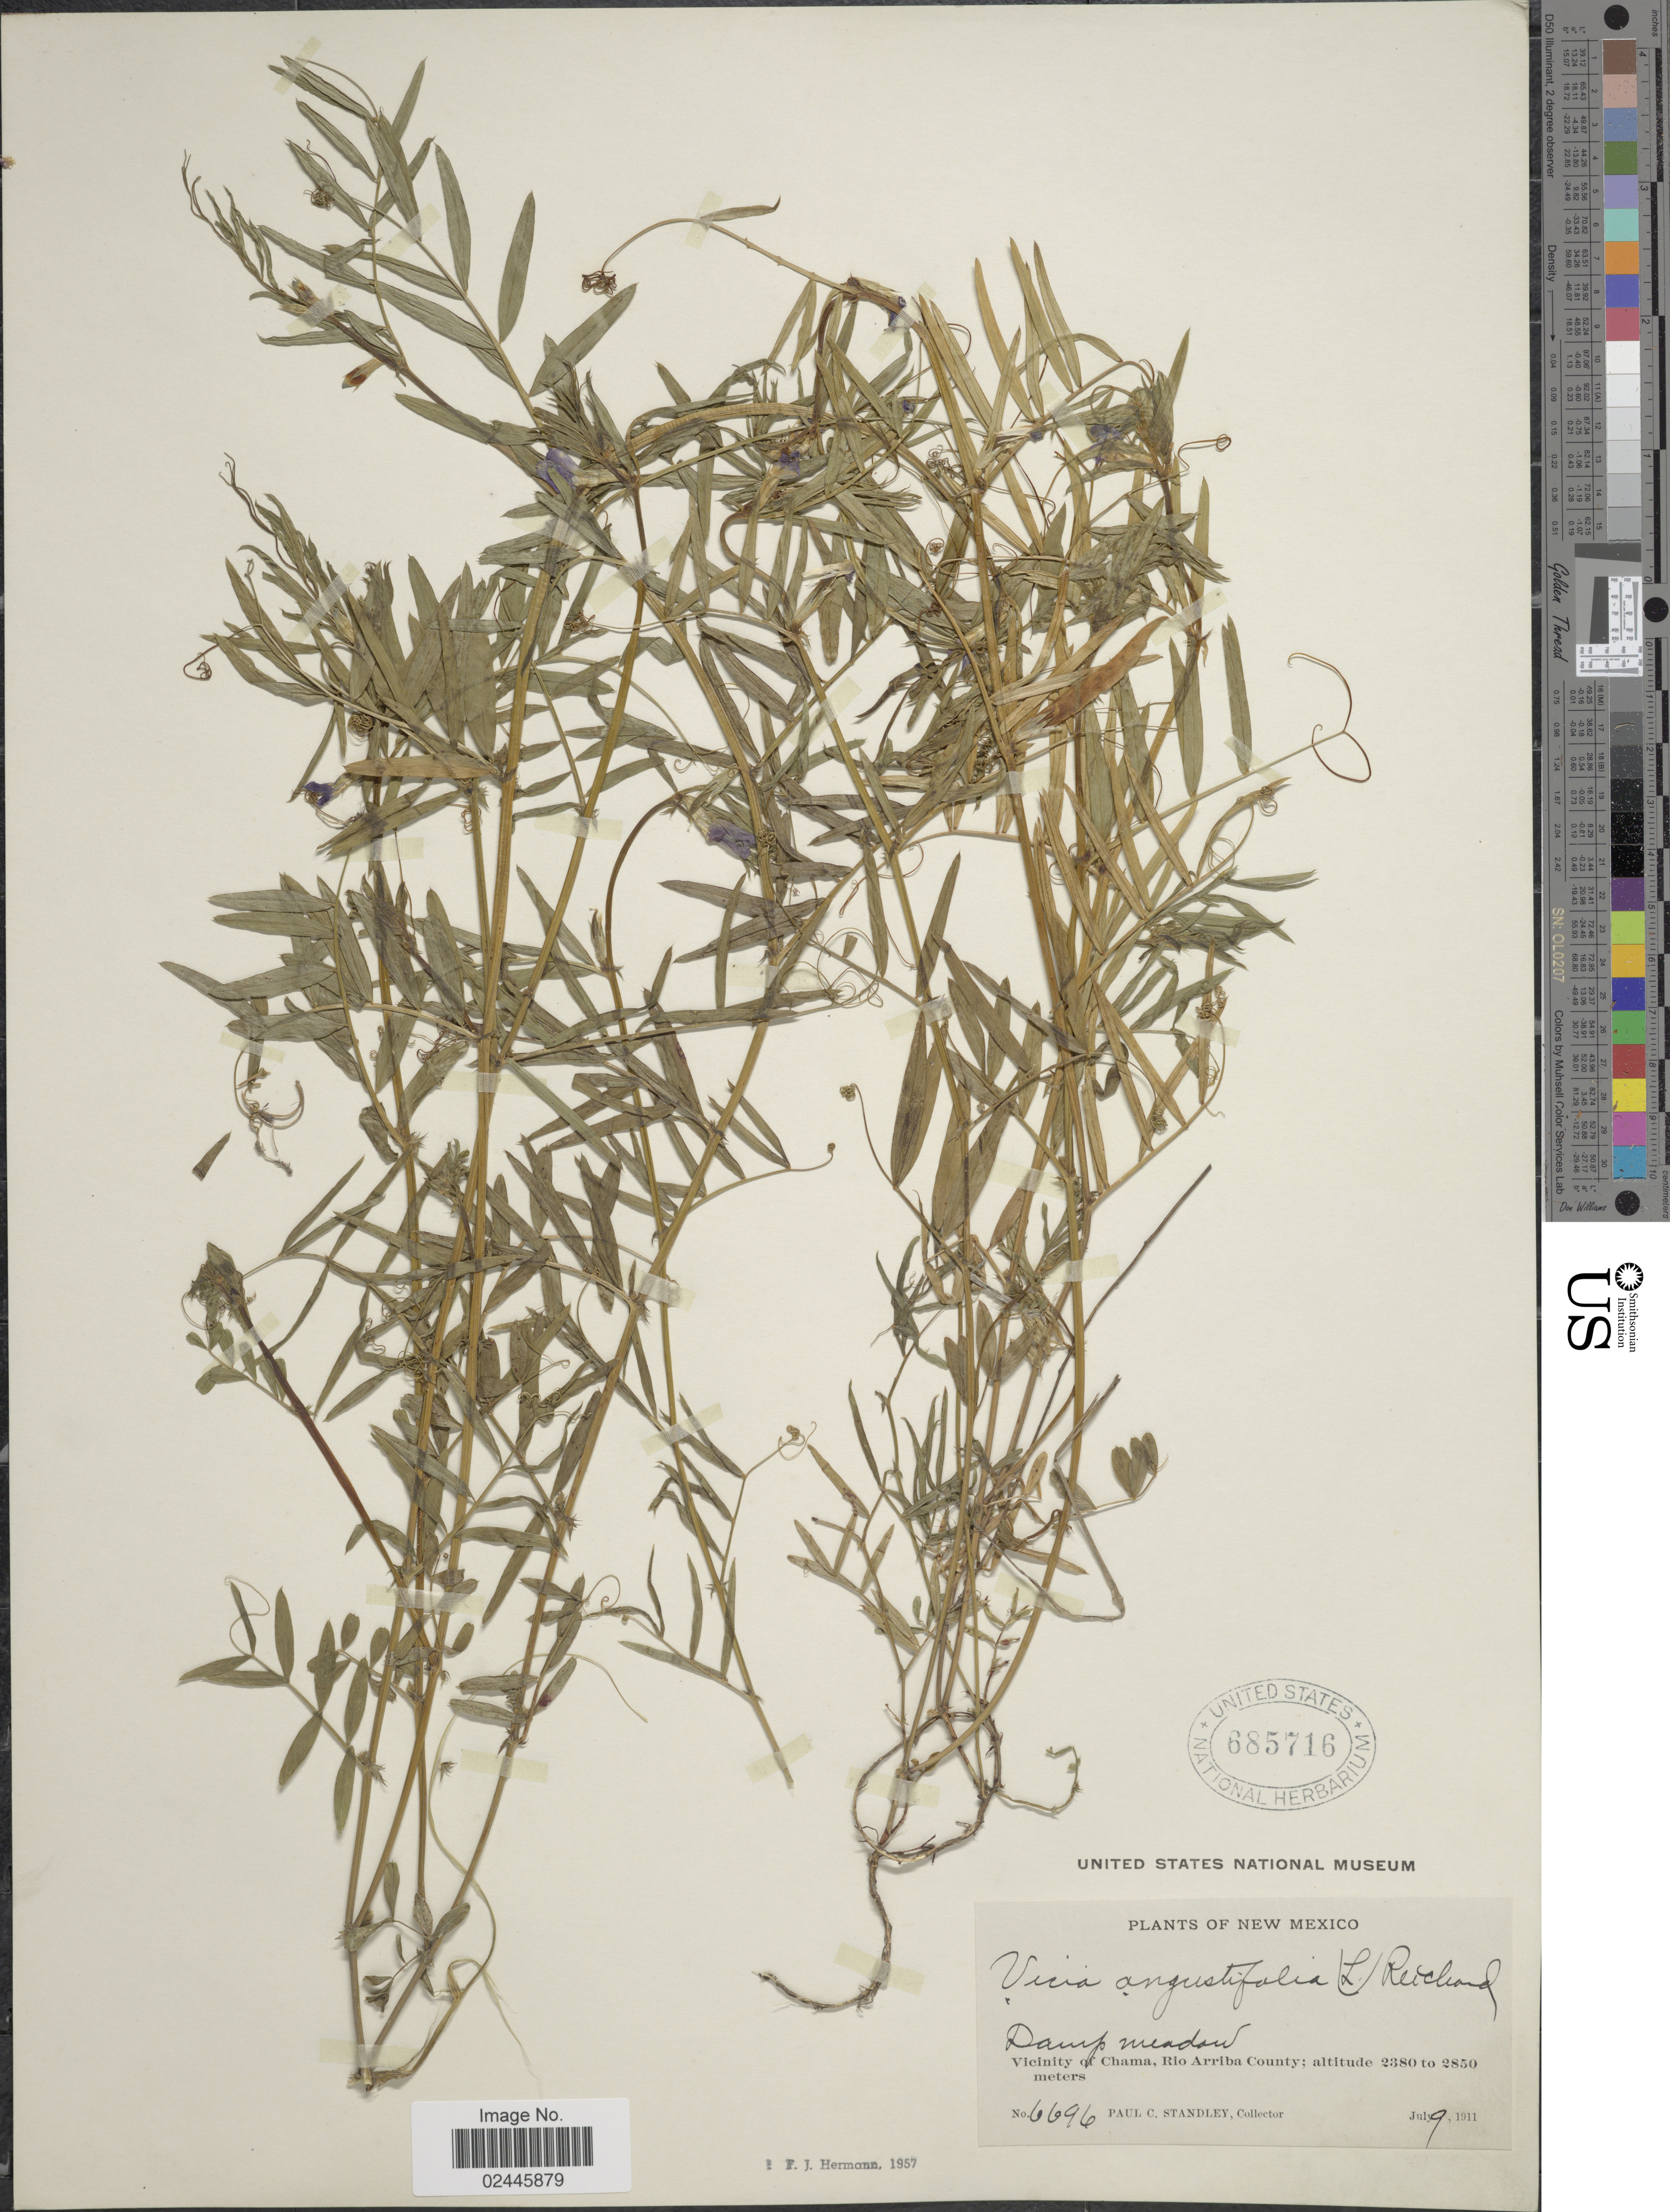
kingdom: Plantae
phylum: Tracheophyta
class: Magnoliopsida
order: Fabales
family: Fabaceae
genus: Vicia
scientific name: Vicia angustifolia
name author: L.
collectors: P. C. Standley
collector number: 6696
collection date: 1911-07-09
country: United States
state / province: New Mexico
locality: New Mexico, Damp Meadow. Vicinity of Chama, Rio Arriba County.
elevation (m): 2380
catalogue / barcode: US 685716